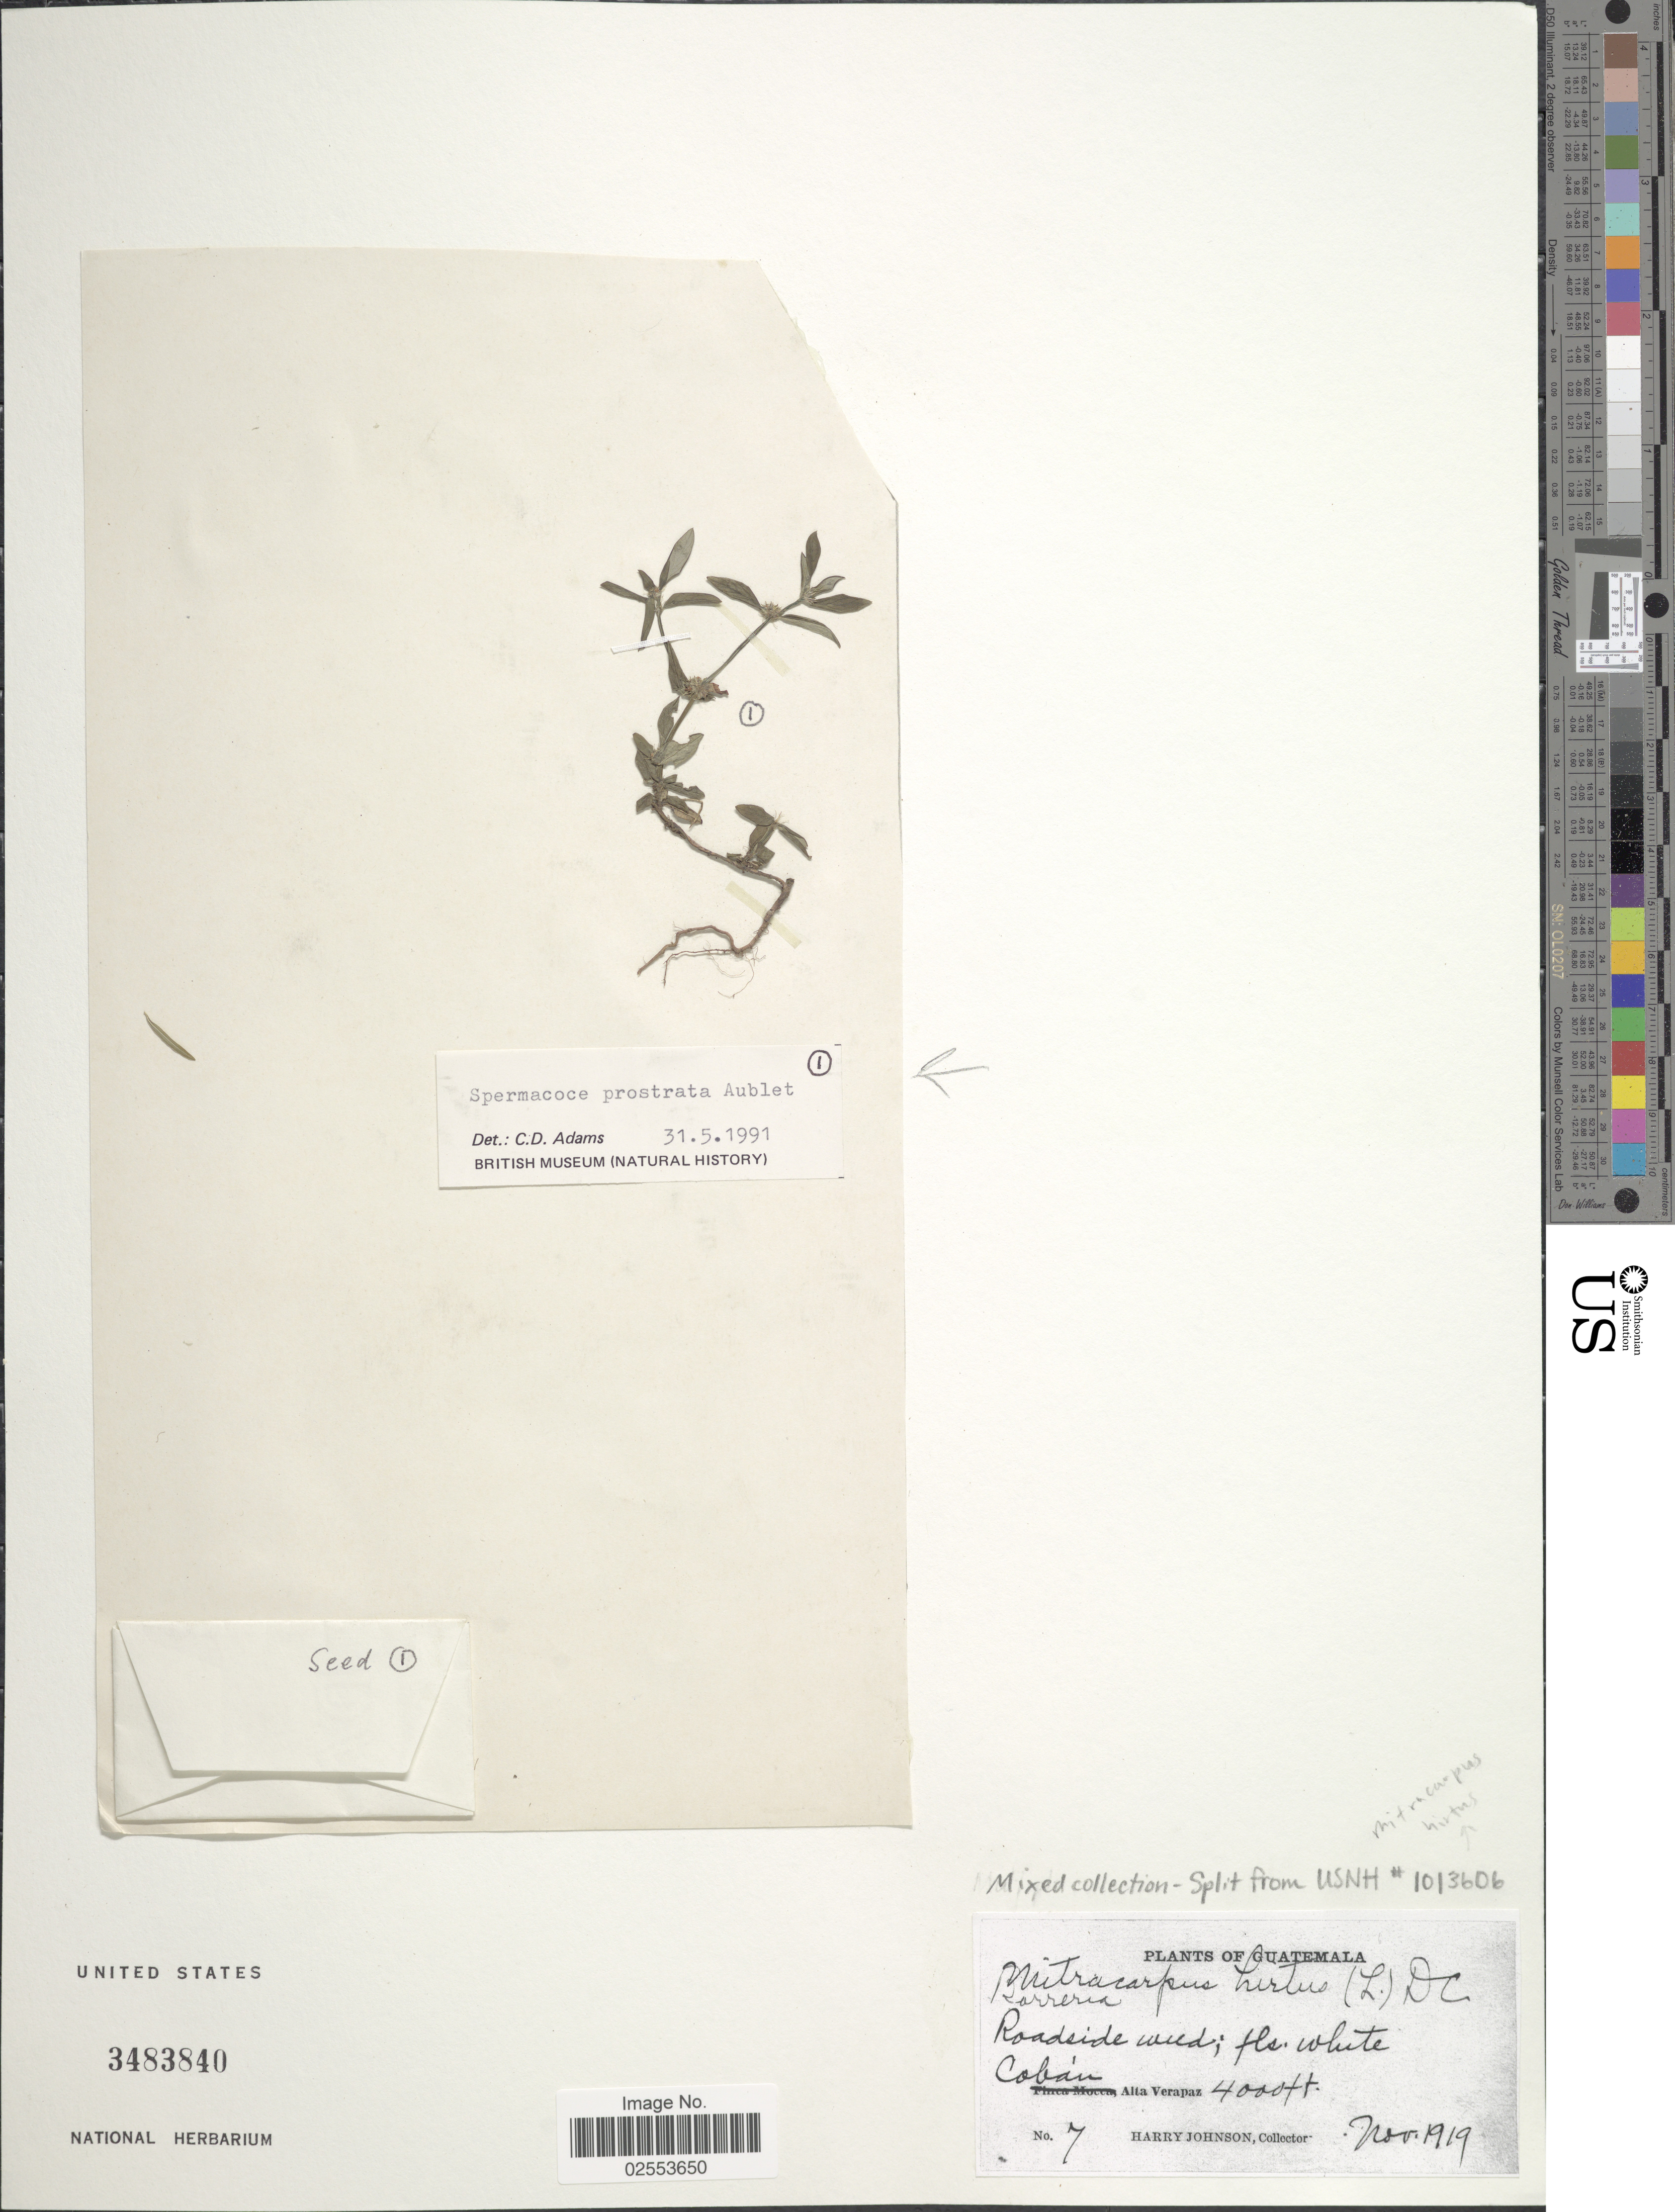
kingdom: Plantae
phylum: Tracheophyta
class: Magnoliopsida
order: Gentianales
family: Rubiaceae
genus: Spermacoce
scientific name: Spermacoce prostrata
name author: Aubl.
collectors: H. Johnson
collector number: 7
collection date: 1919-11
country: Guatemala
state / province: Alta Verapaz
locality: Roadside weed, Coban.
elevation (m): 1219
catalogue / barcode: US 3483840